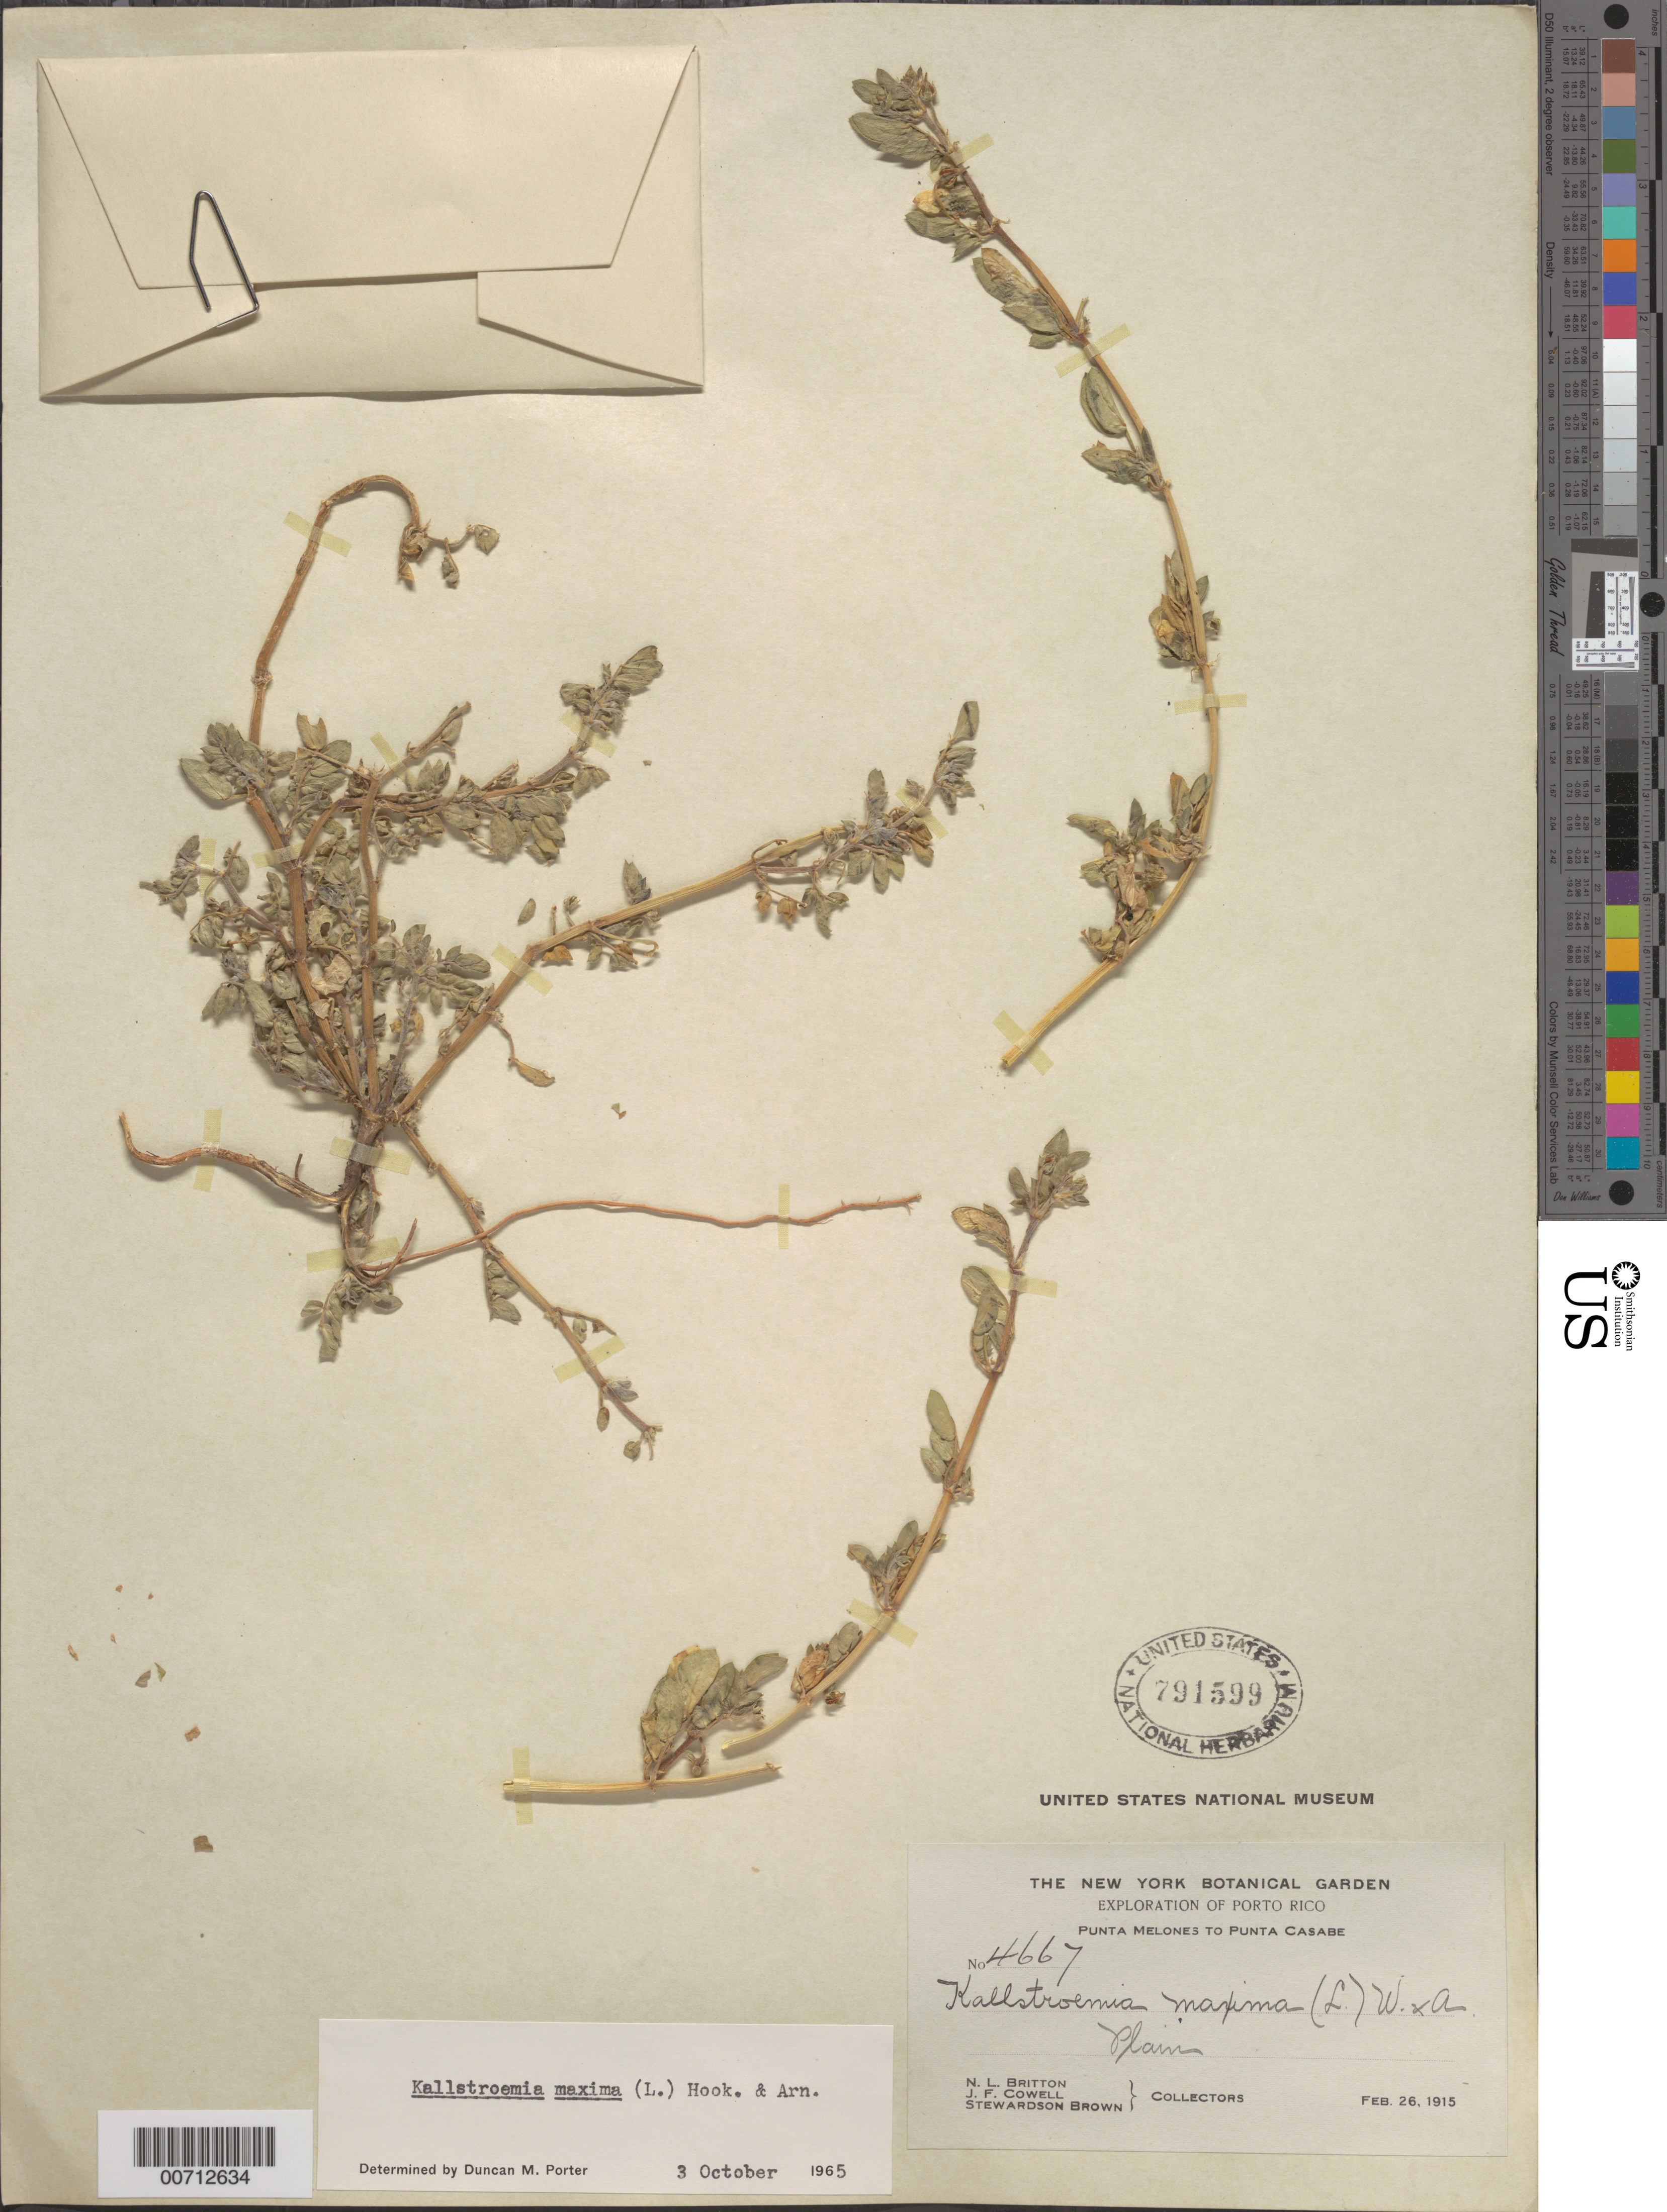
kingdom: Plantae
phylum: Tracheophyta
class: Magnoliopsida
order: Zygophyllales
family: Zygophyllaceae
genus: Kallstroemia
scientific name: Kallstroemia maxima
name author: (L.) Hook. & Arn.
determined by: Porter, D. M.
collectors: N. Britton, J. F. Cowell & S. Brown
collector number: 4667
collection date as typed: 26 Feb 1915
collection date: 1915-02-26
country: Puerto Rico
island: Greater Antilles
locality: Punta Melones to Punta Casabe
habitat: Plain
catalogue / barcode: US 791599